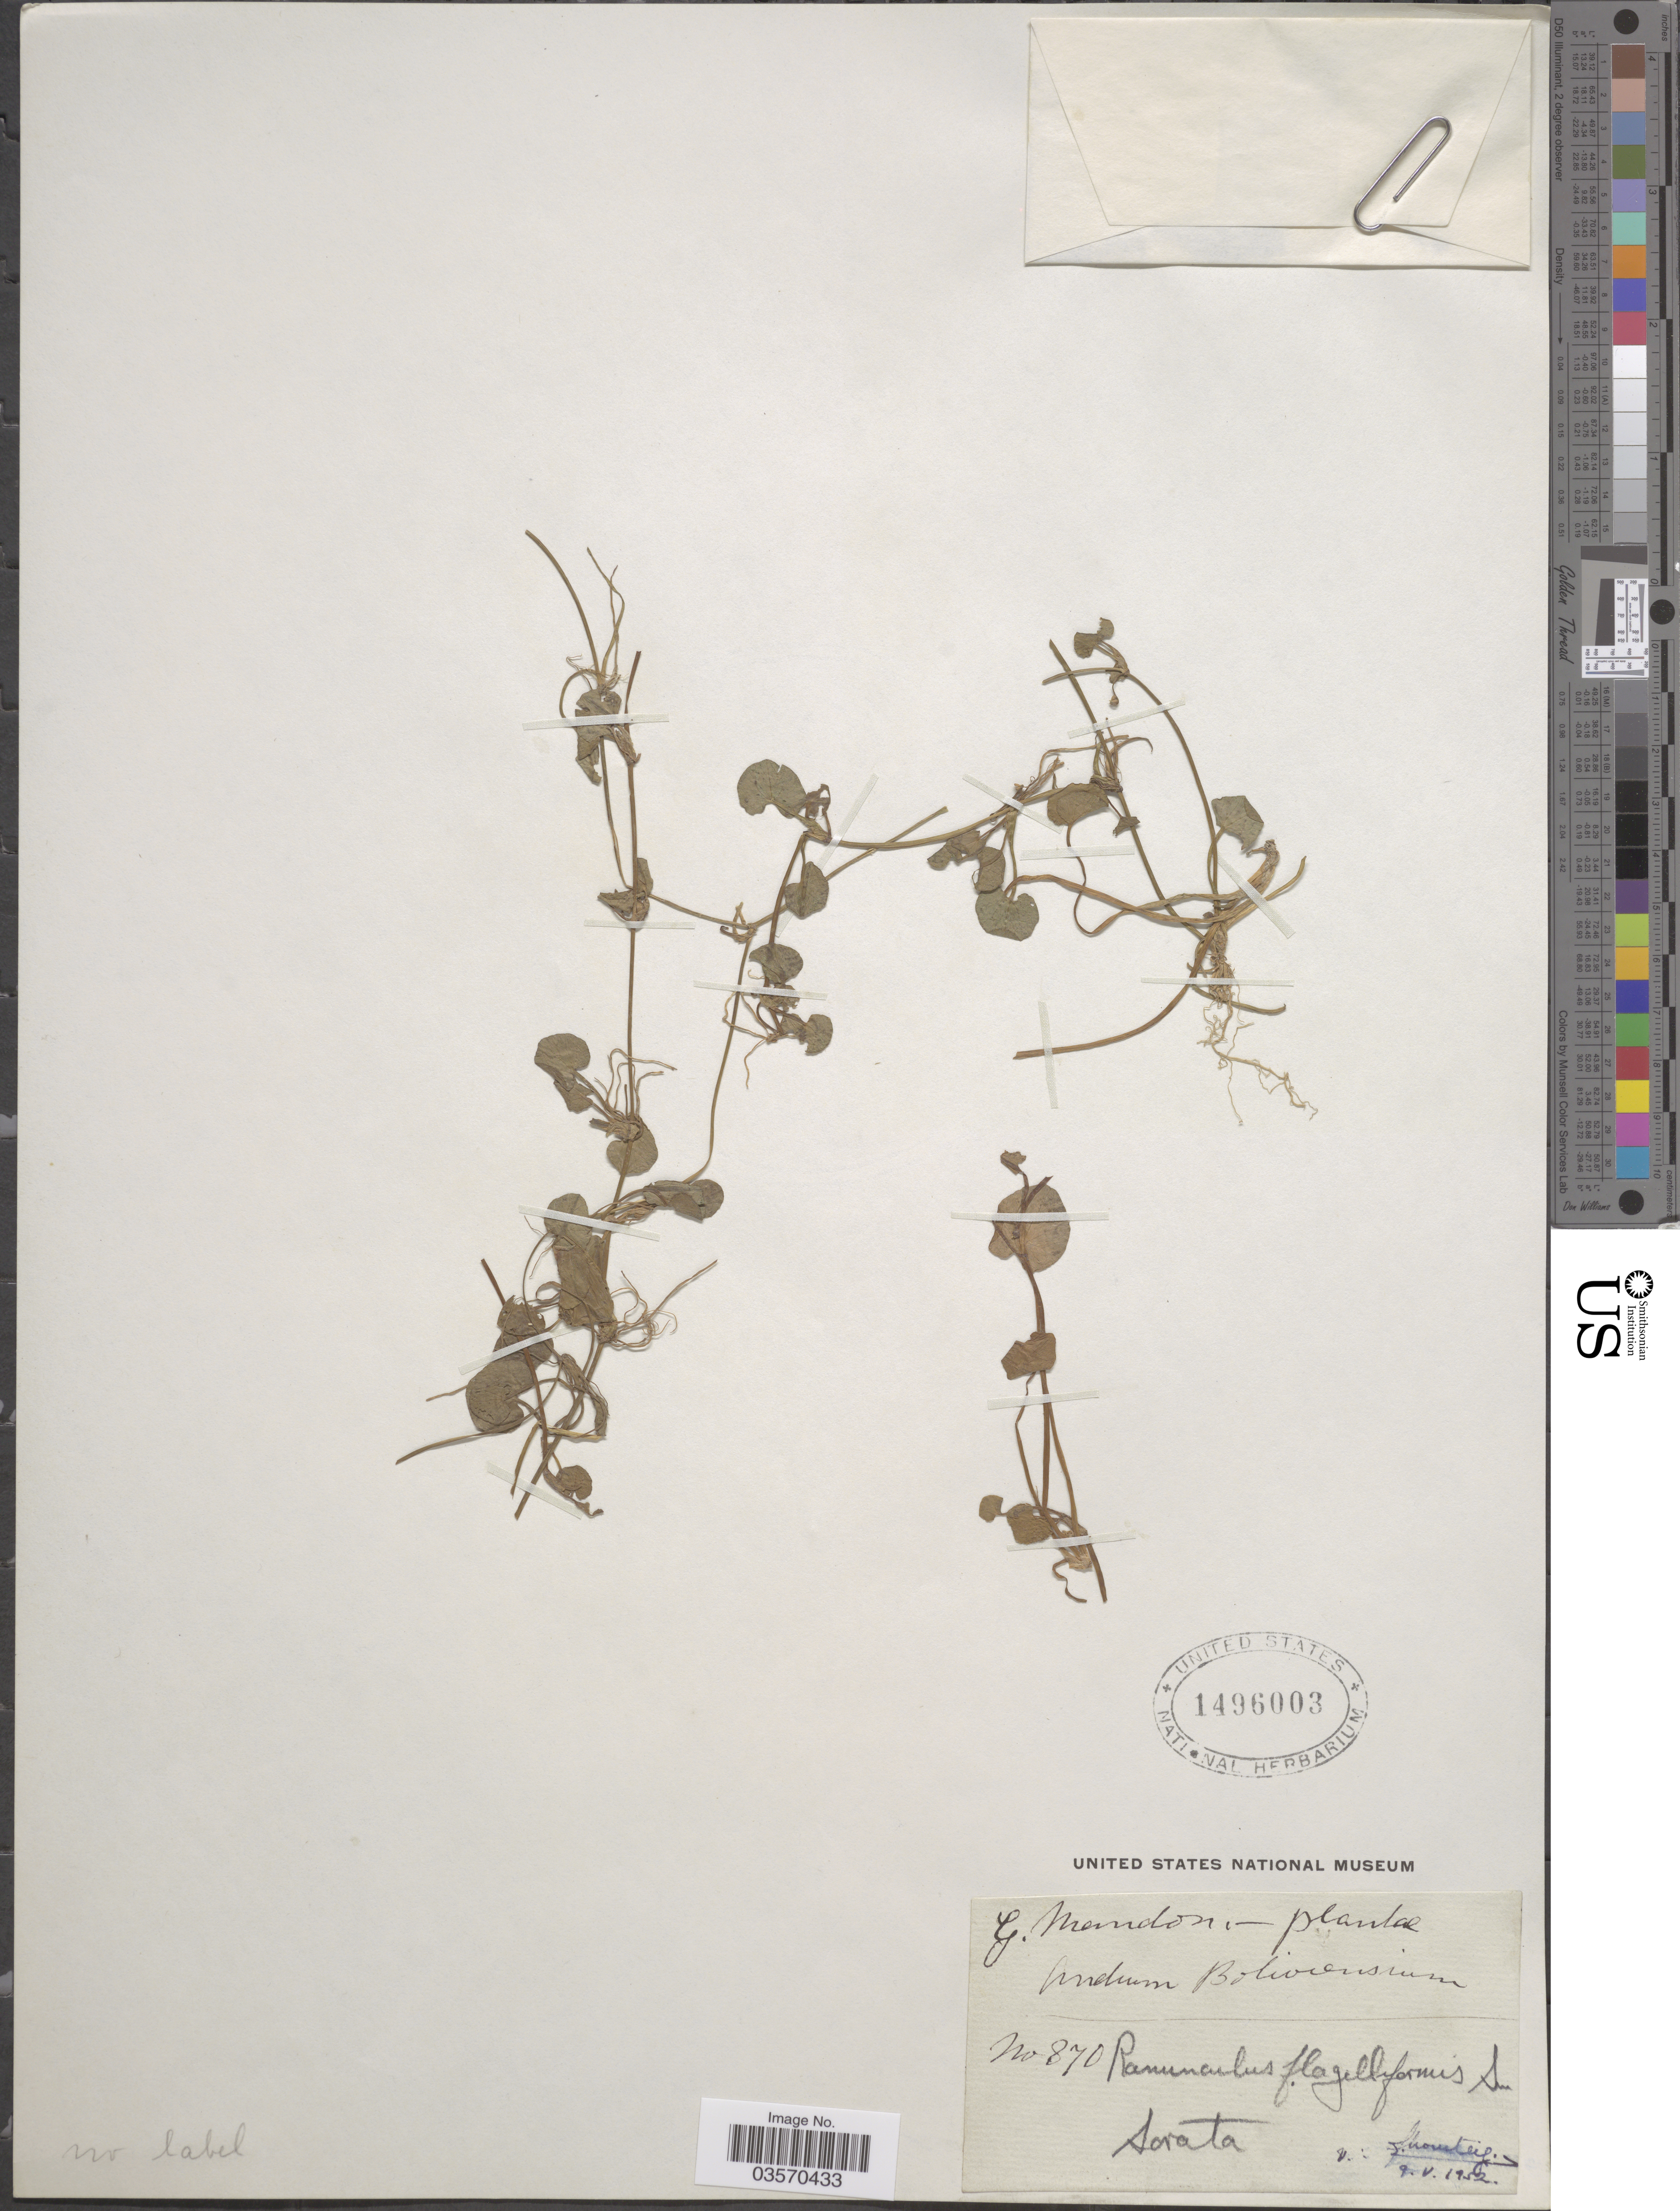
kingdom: Plantae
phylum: Tracheophyta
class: Magnoliopsida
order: Ranunculales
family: Ranunculaceae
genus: Ranunculus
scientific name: Ranunculus flagelliformis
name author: Sm.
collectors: G. Mandon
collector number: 870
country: Bolivia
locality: Sorata.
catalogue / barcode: US 1496003